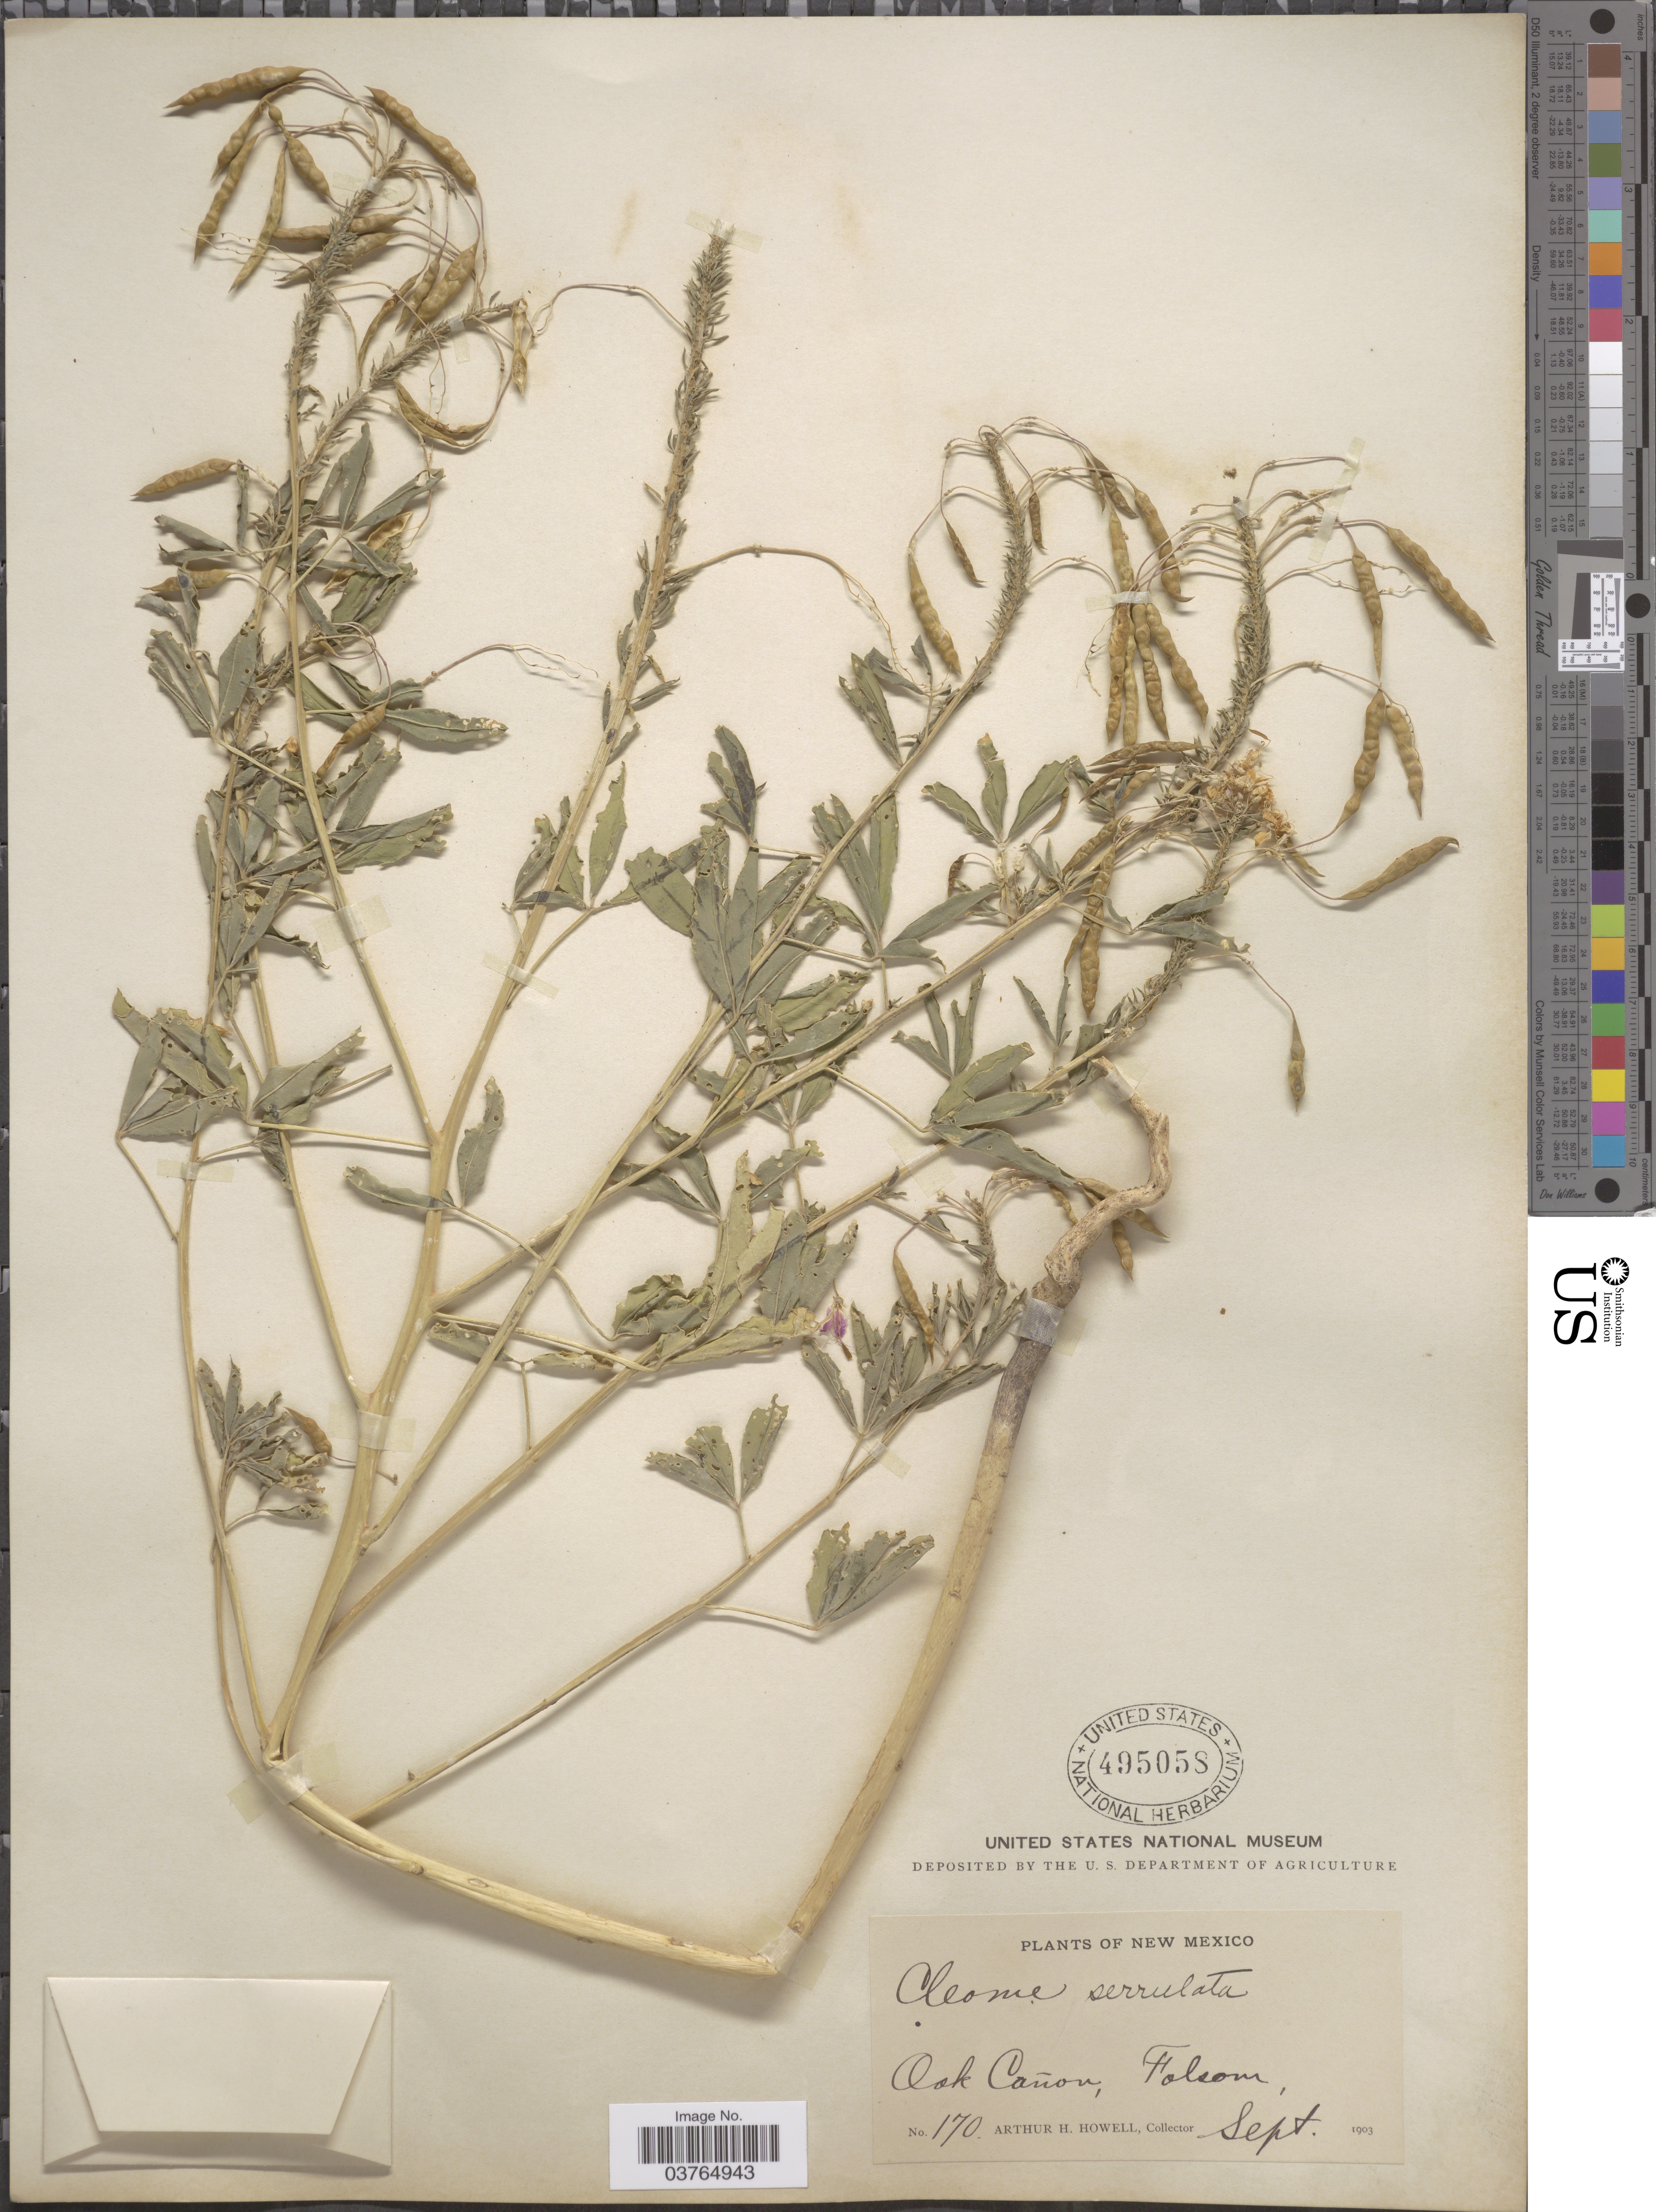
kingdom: Plantae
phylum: Tracheophyta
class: Magnoliopsida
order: Brassicales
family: Cleomaceae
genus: Cleomella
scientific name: Cleomella serrulata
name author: (Pursh) Roalson & J.C. Hall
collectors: A. H. Howell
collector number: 170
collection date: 1903-09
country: United States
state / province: New Mexico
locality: Oak Cañon, Folsom.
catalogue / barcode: US 495058